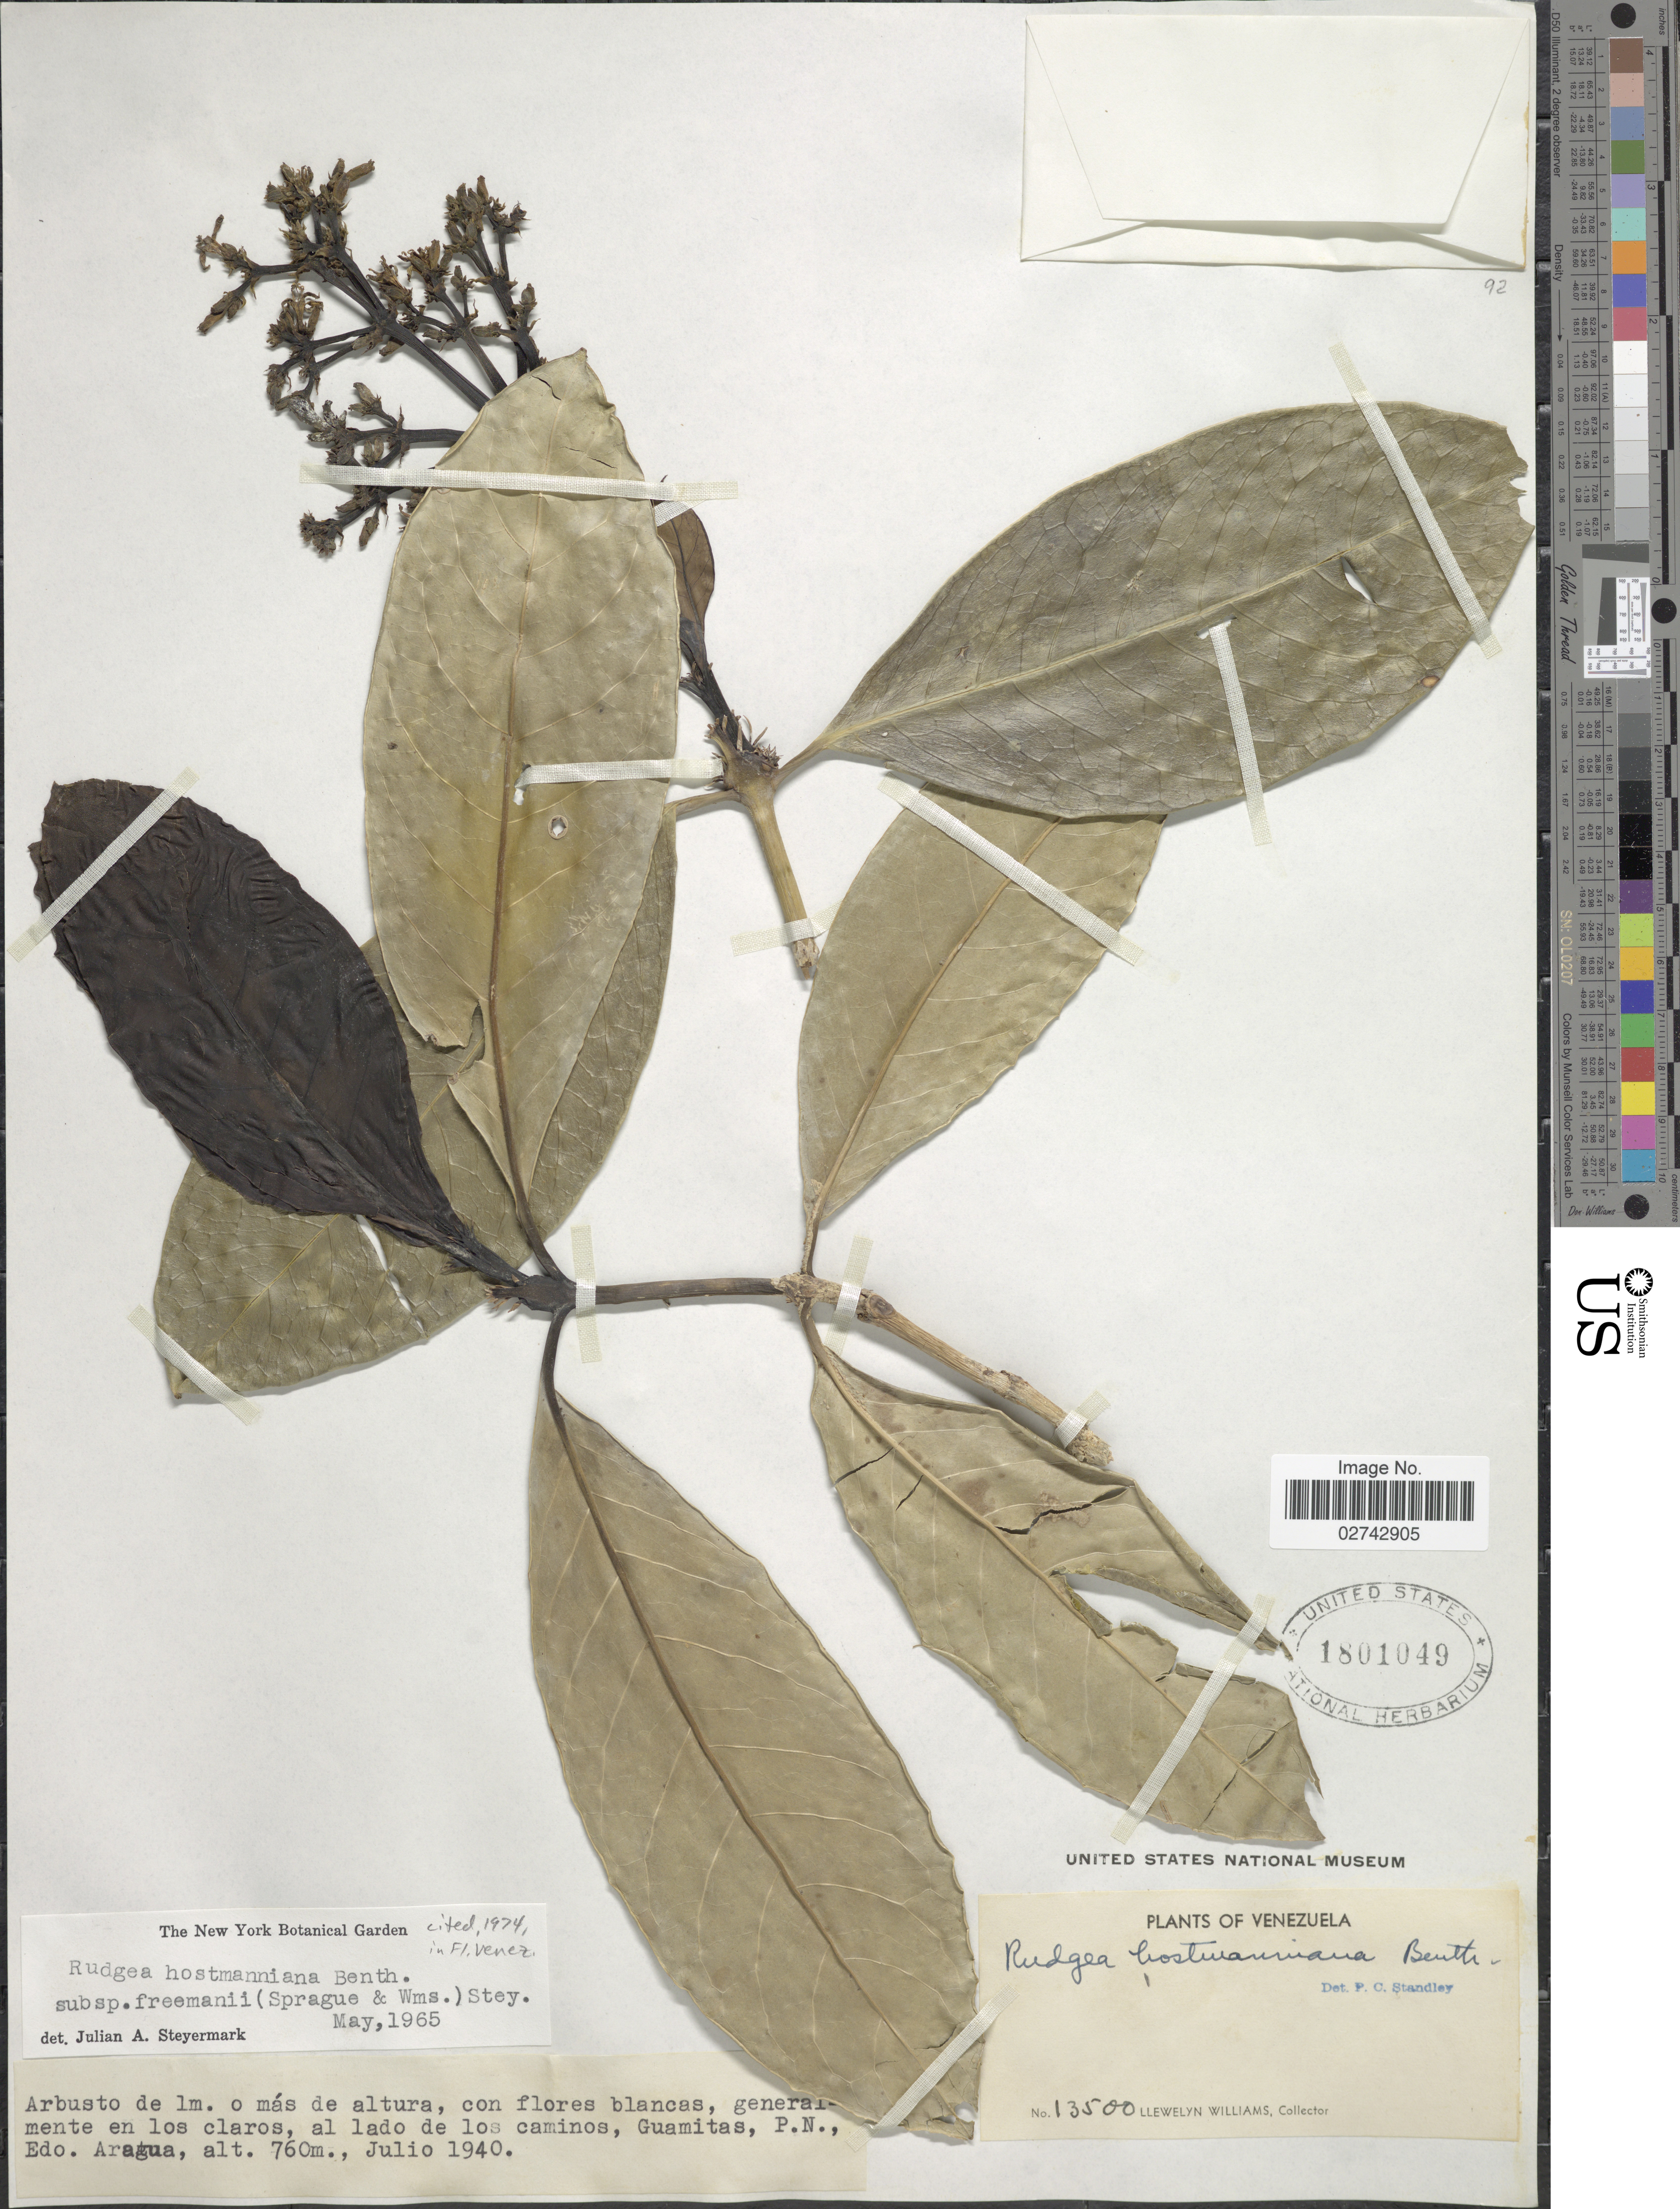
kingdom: Plantae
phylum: Tracheophyta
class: Magnoliopsida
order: Gentianales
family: Rubiaceae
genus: Rudgea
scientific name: Rudgea hostmanniana subsp. freemanii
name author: (C. Sprague & R.O. Williams ex R.O. Williams & Cheesman) Steyerm.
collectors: Ll. Williams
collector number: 13500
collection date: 1940-07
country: Venezuela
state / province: Aragua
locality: Aal lado de los caminos, Guamitas, P. N.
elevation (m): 760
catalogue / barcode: US 1801049